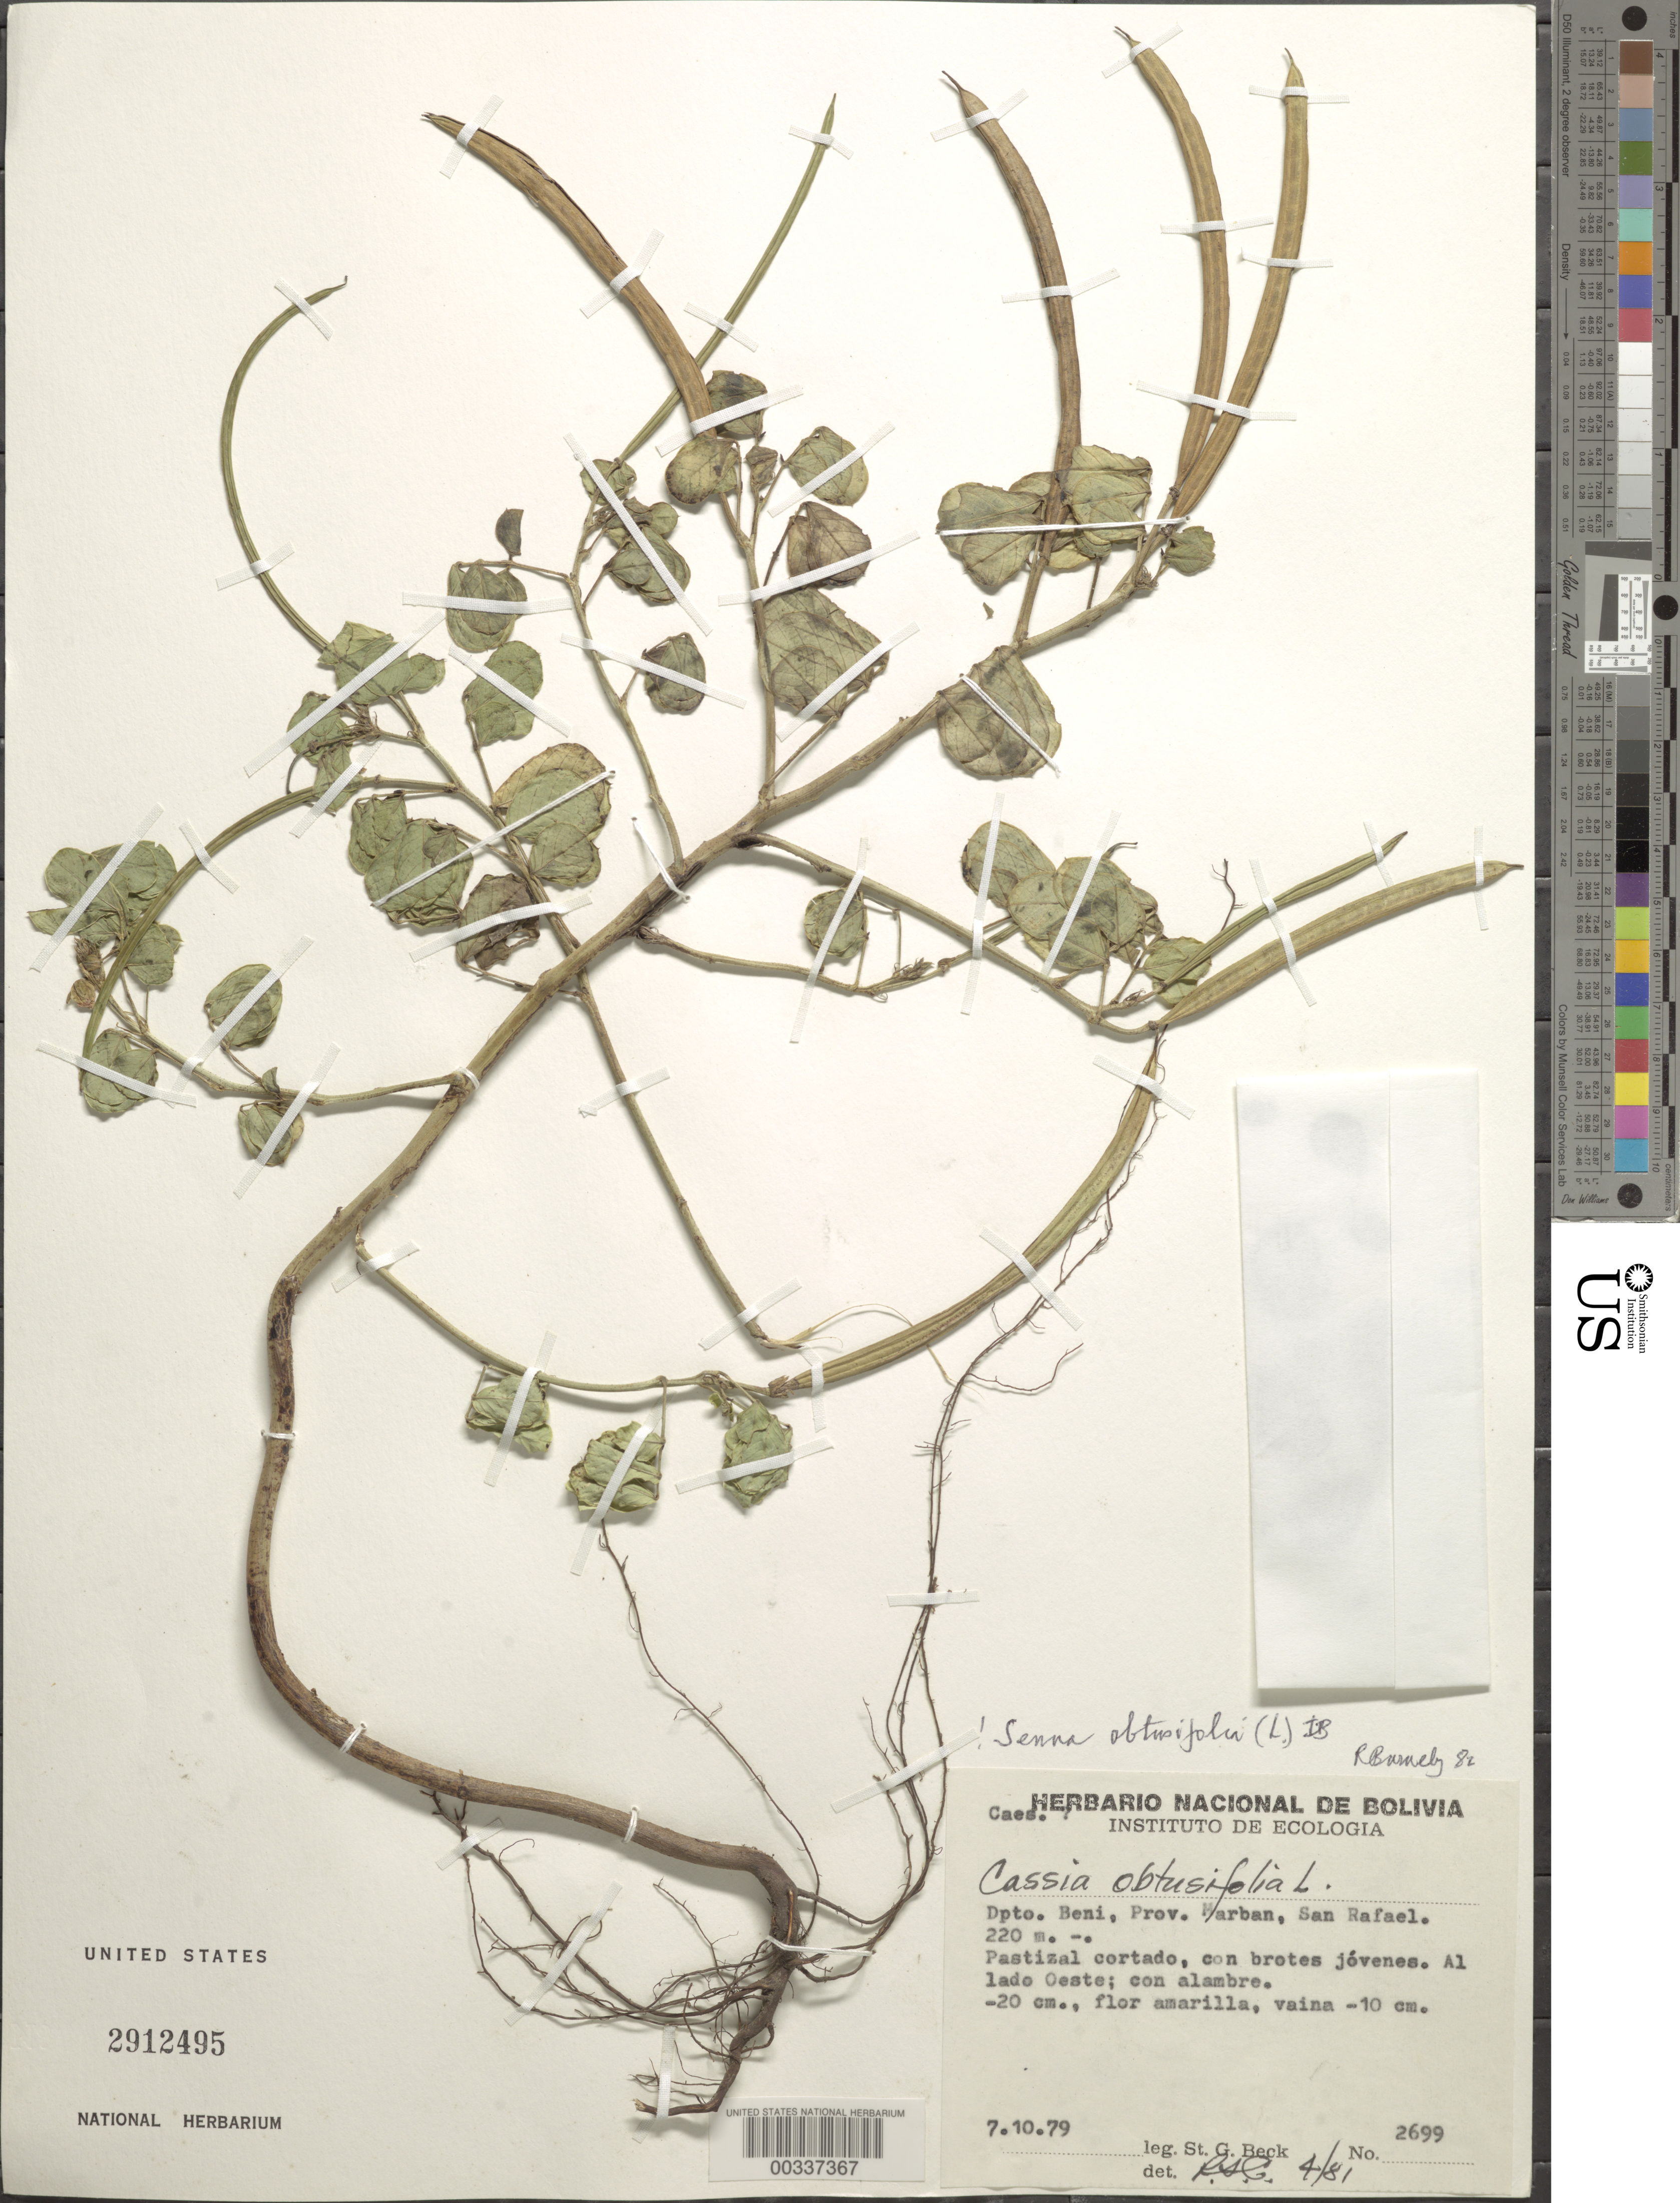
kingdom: Plantae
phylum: Tracheophyta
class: Magnoliopsida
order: Fabales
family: Fabaceae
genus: Senna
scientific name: Senna obtusifolia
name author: (L.) H.S. Irwin & Barneby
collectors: S. G. Beck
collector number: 2699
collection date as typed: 07 Oct 1979 or 10 Sep 1979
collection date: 1979-09-10 or 1979-10-07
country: Bolivia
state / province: Beni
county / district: Marbán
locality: San Rafael, E slopes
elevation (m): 220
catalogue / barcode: US 2912495